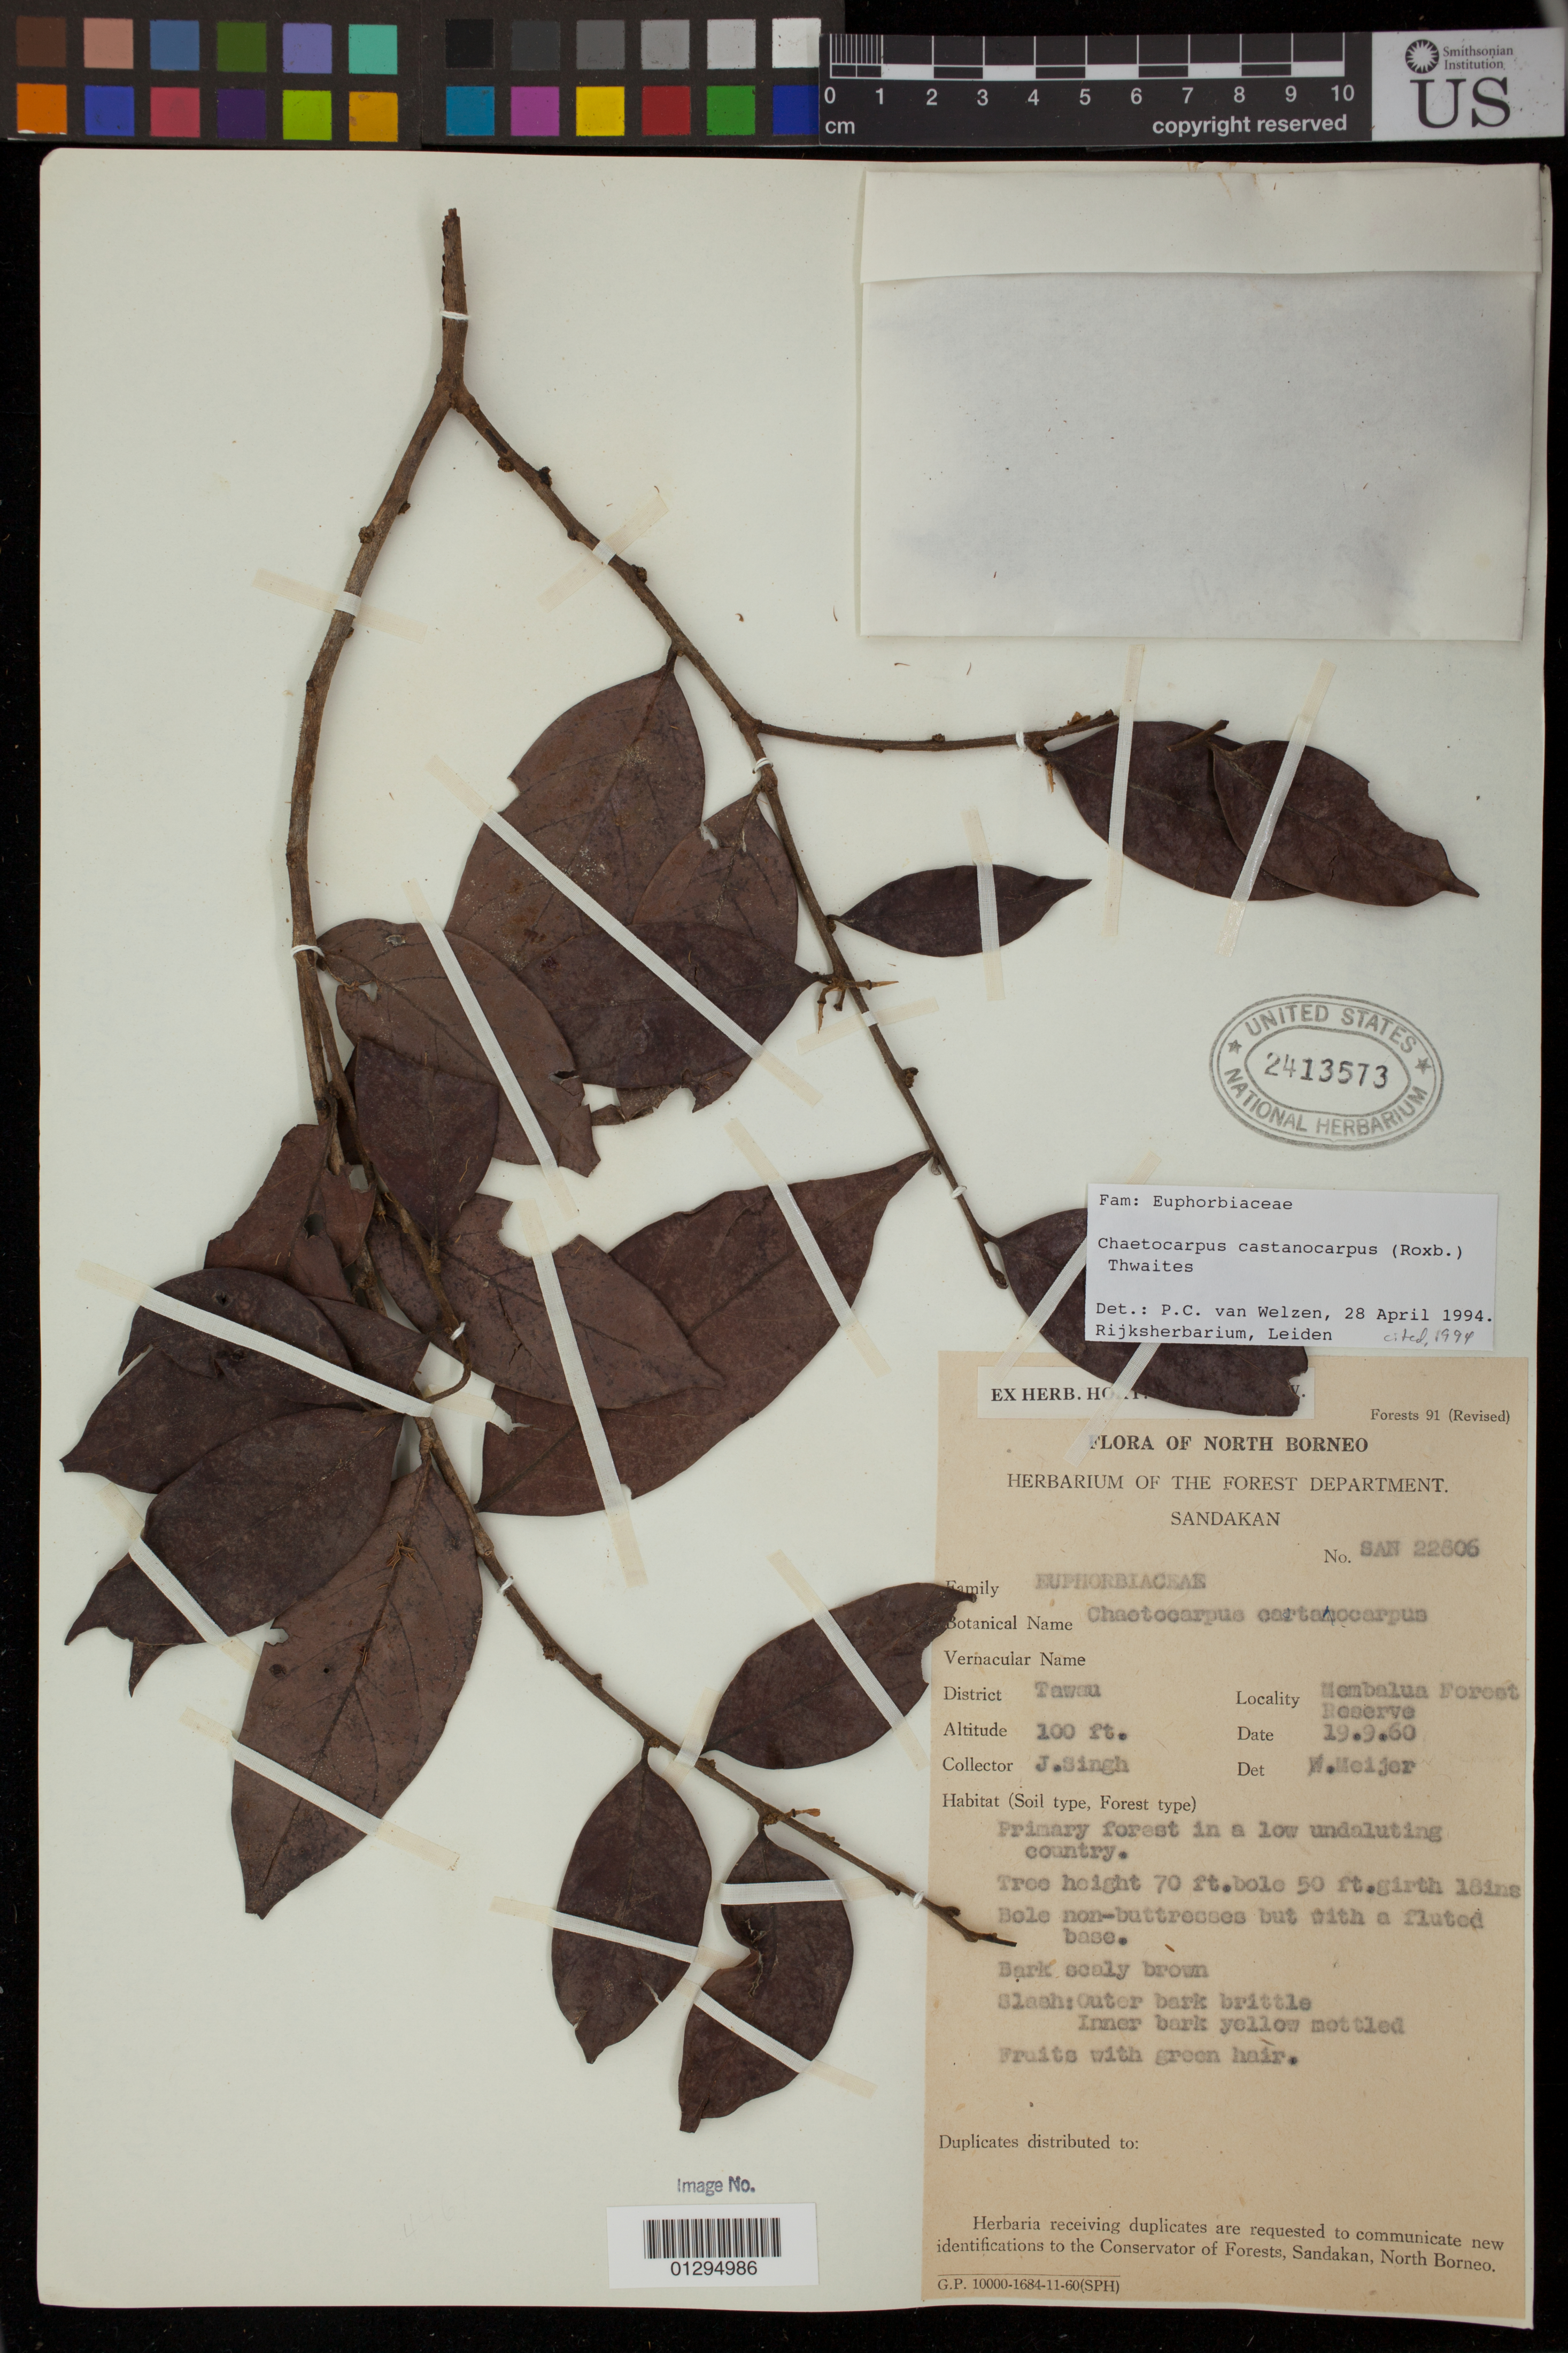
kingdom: Plantae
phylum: Tracheophyta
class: Magnoliopsida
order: Malpighiales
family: Peraceae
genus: Chaetocarpus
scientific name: Chaetocarpus castanocarpus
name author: (Roxb.) Thwaites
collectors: J. Singh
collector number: SAN 22806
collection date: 1960-09-19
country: Malaysia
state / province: Sabah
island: Borneo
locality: North Borneo. Sandakan. Tawau. Membalua Forest Reserve.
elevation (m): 30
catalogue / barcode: US 2413573